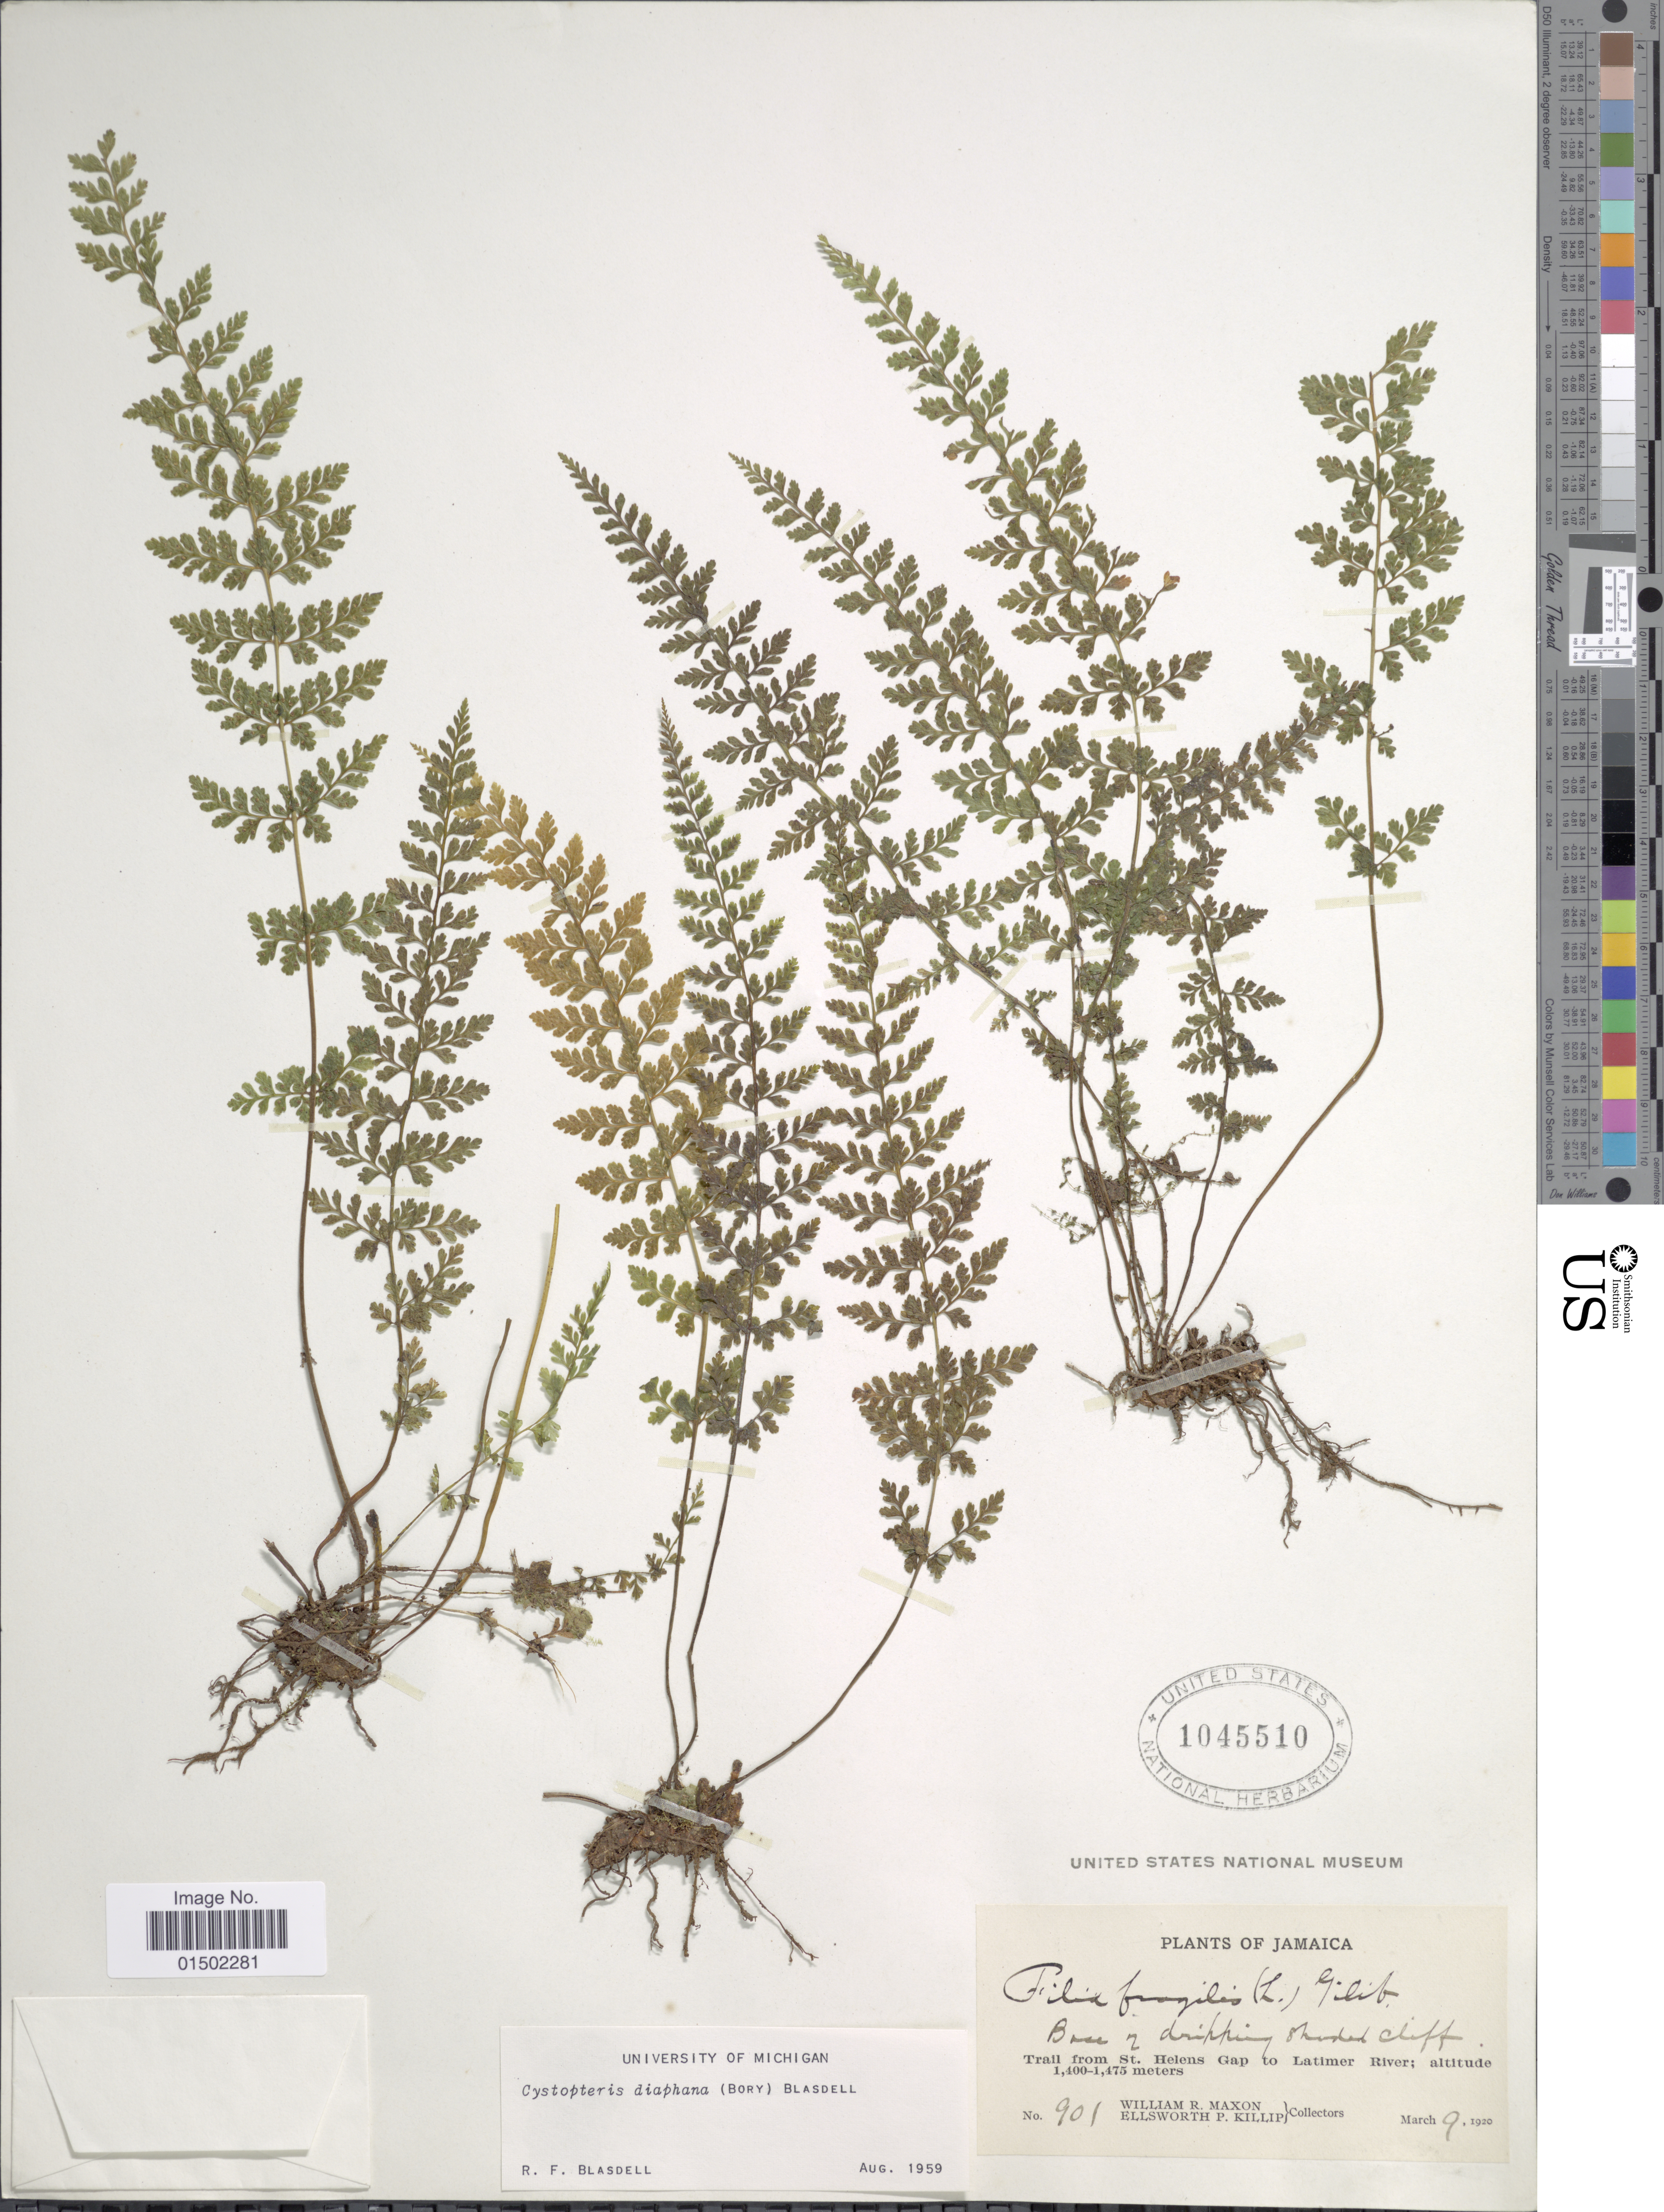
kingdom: Plantae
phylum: Tracheophyta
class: Polypodiopsida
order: Polypodiales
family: Cystopteridaceae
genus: Cystopteris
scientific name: Cystopteris diaphana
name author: (Bory) Blasdell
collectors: W. R. Maxon & E. P. Killip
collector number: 901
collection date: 1920-03-09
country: Jamaica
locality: Trail from St. Helens Gap to Latimer River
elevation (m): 1400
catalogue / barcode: US 1045510